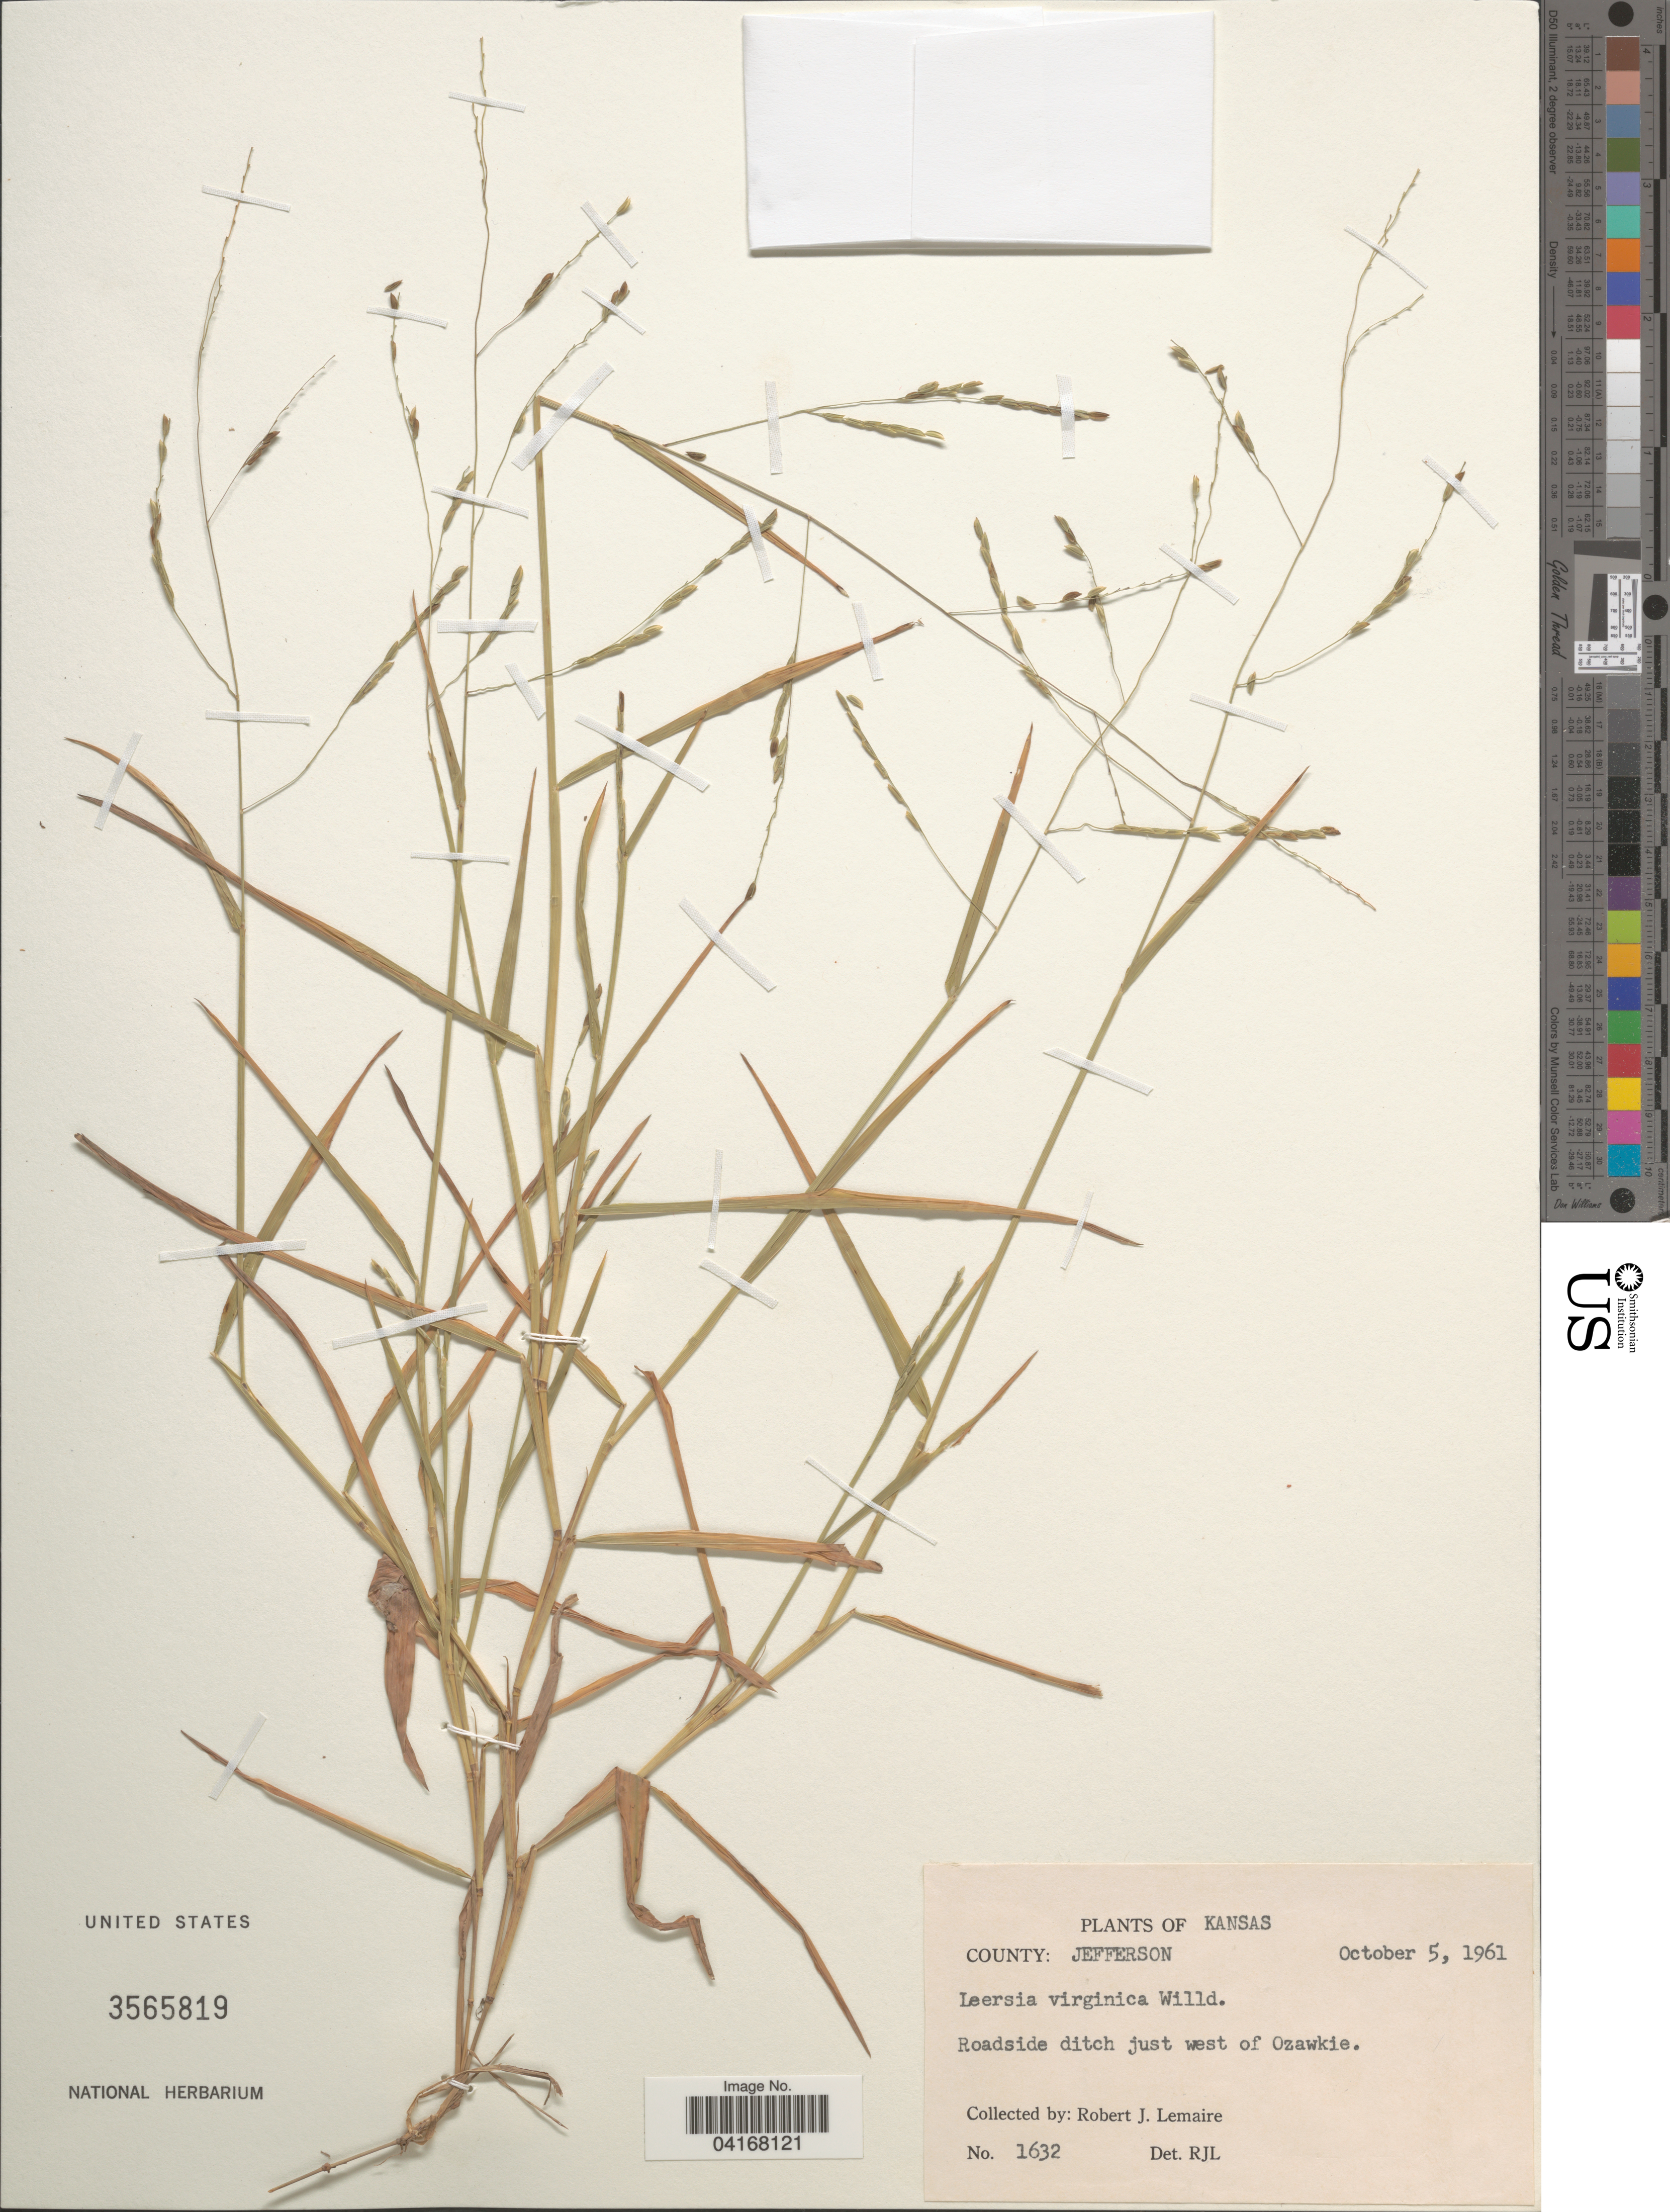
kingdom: Plantae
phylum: Tracheophyta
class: Liliopsida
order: Poales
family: Poaceae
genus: Leersia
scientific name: Leersia virginica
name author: Willd.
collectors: R. J. Lemaire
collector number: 1632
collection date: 1961-10-05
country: United States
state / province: Kansas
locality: County: Jefferson. Roadside ditch just west of Ozawkie.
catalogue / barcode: US 3565819